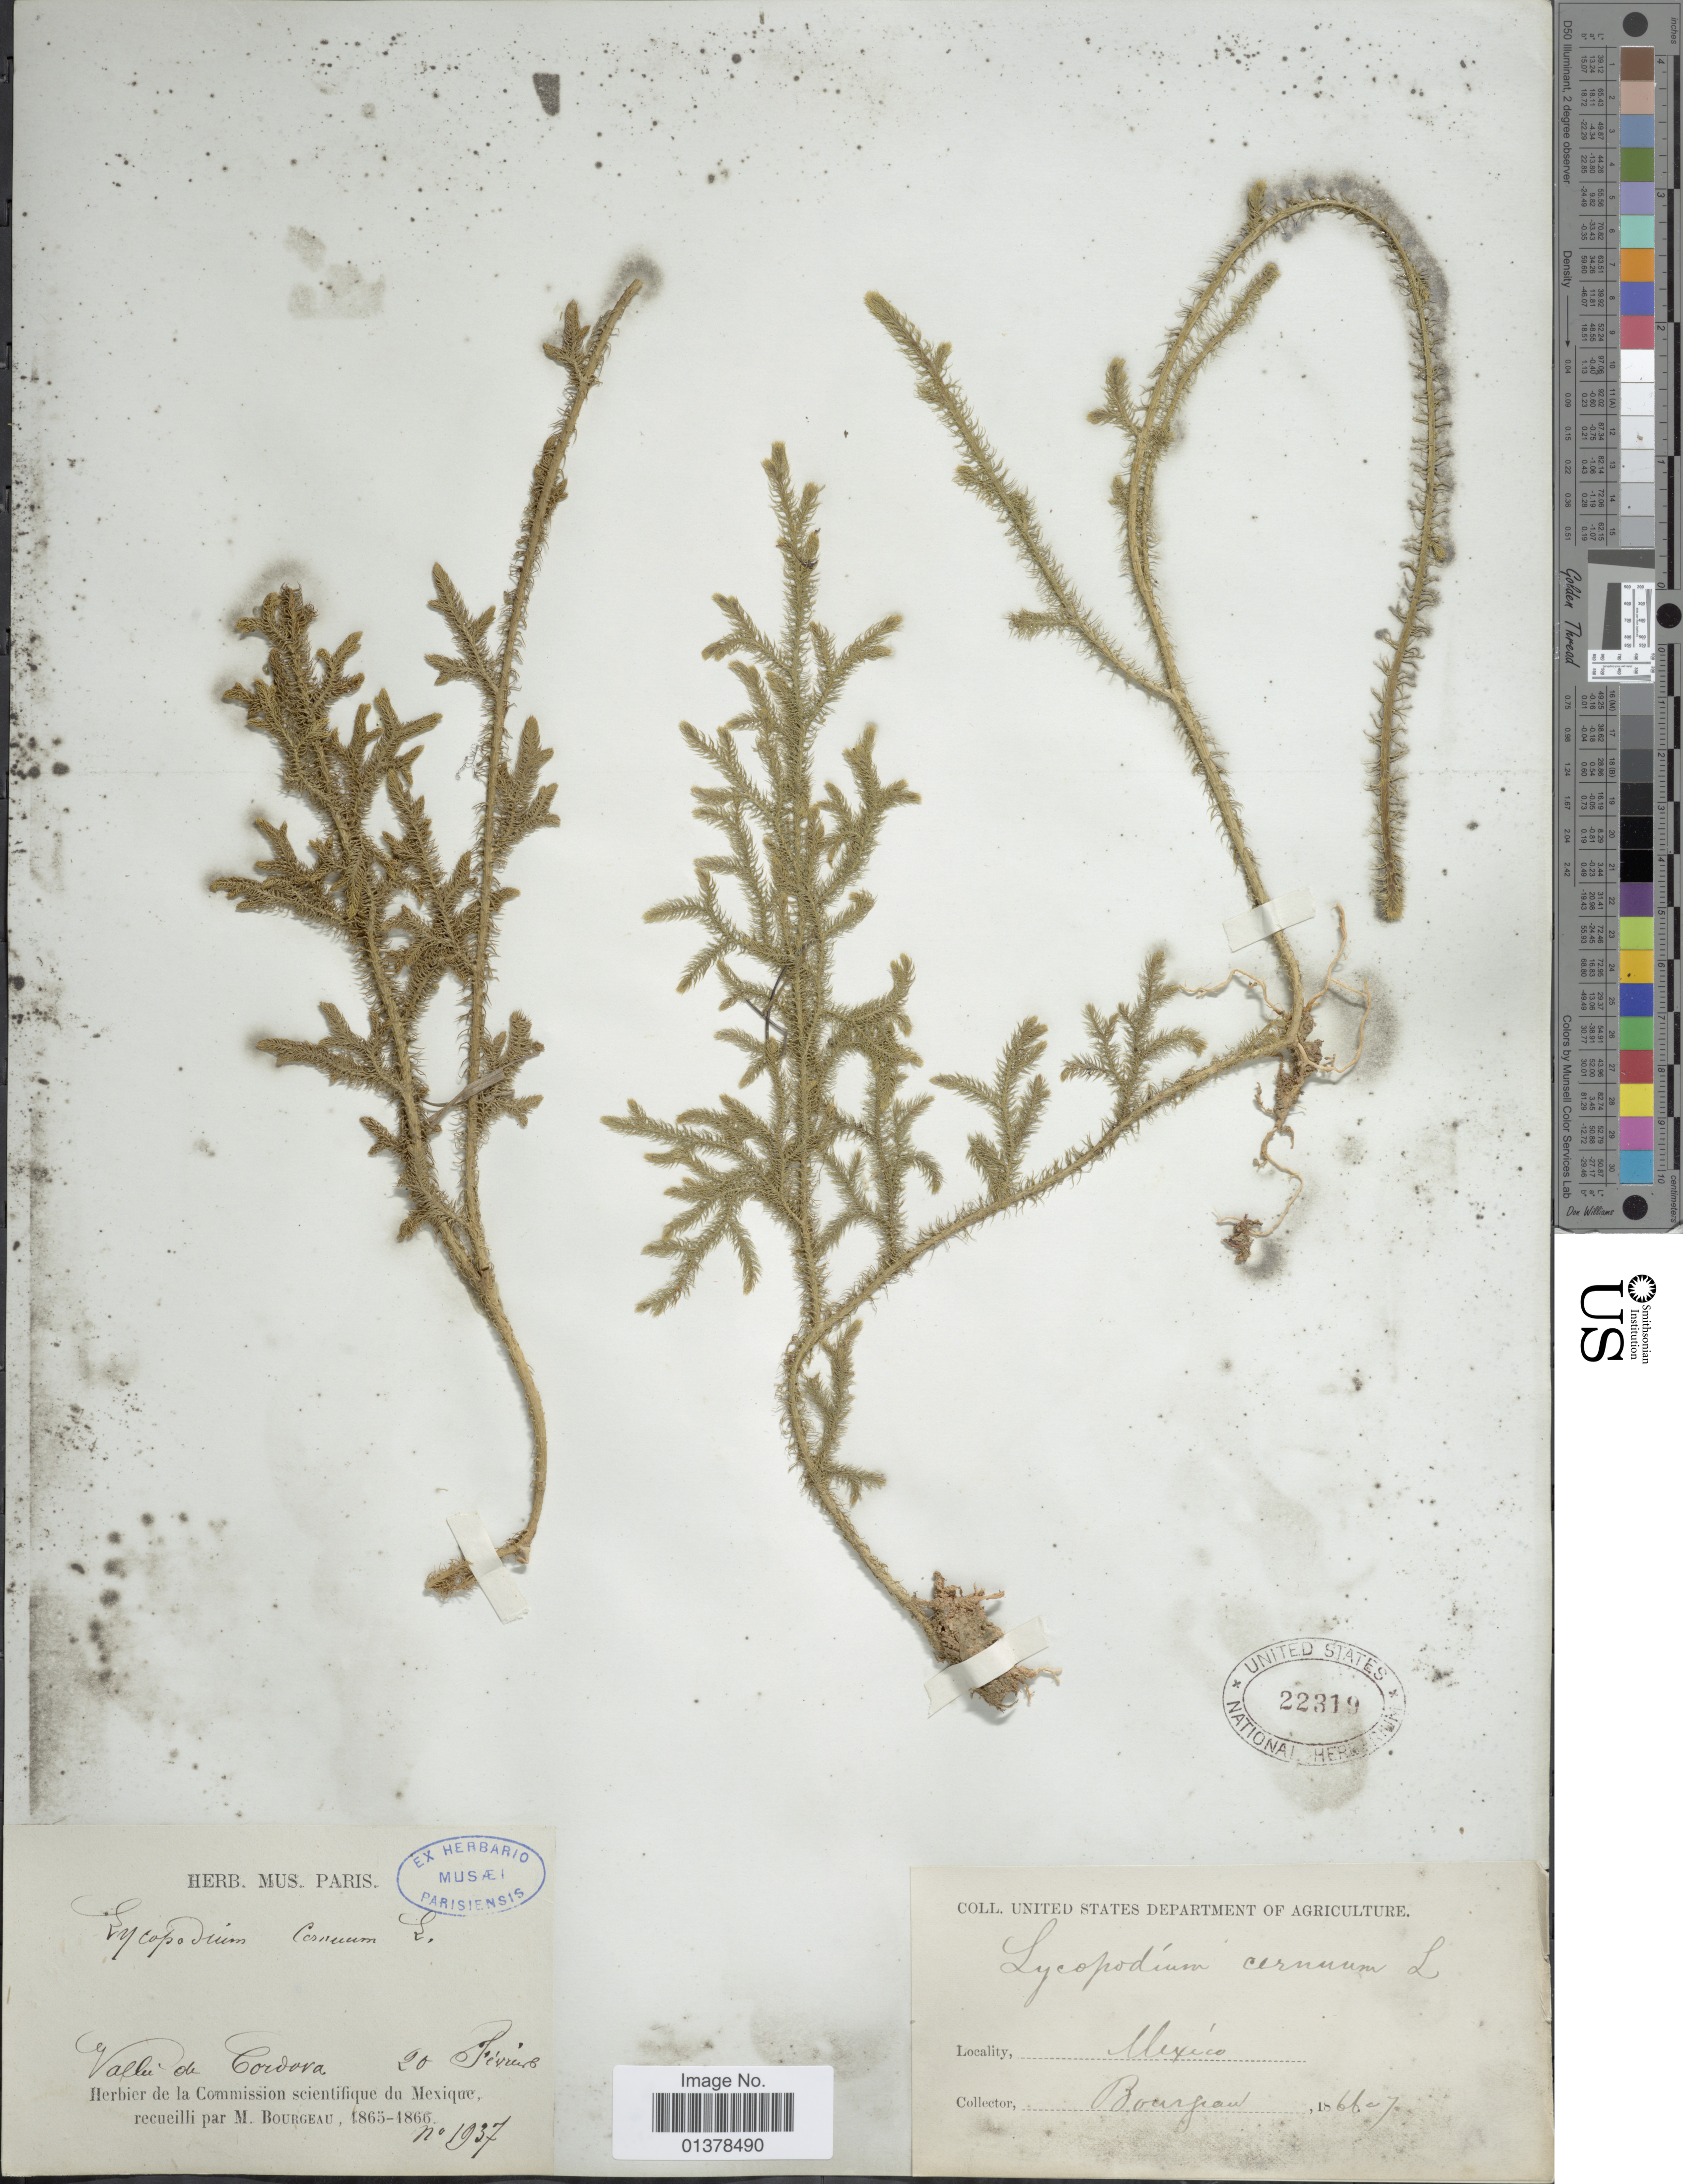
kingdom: Plantae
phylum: Tracheophyta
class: Lycopodiopsida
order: Lycopodiales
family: Lycopodiaceae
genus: Palhinhaea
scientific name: Palhinhaea cernua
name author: (L.) Vasc. & Franco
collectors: M. Bourgeau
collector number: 1937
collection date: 1886-02-20/1887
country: Mexico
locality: Valle de Cordora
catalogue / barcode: US 22319